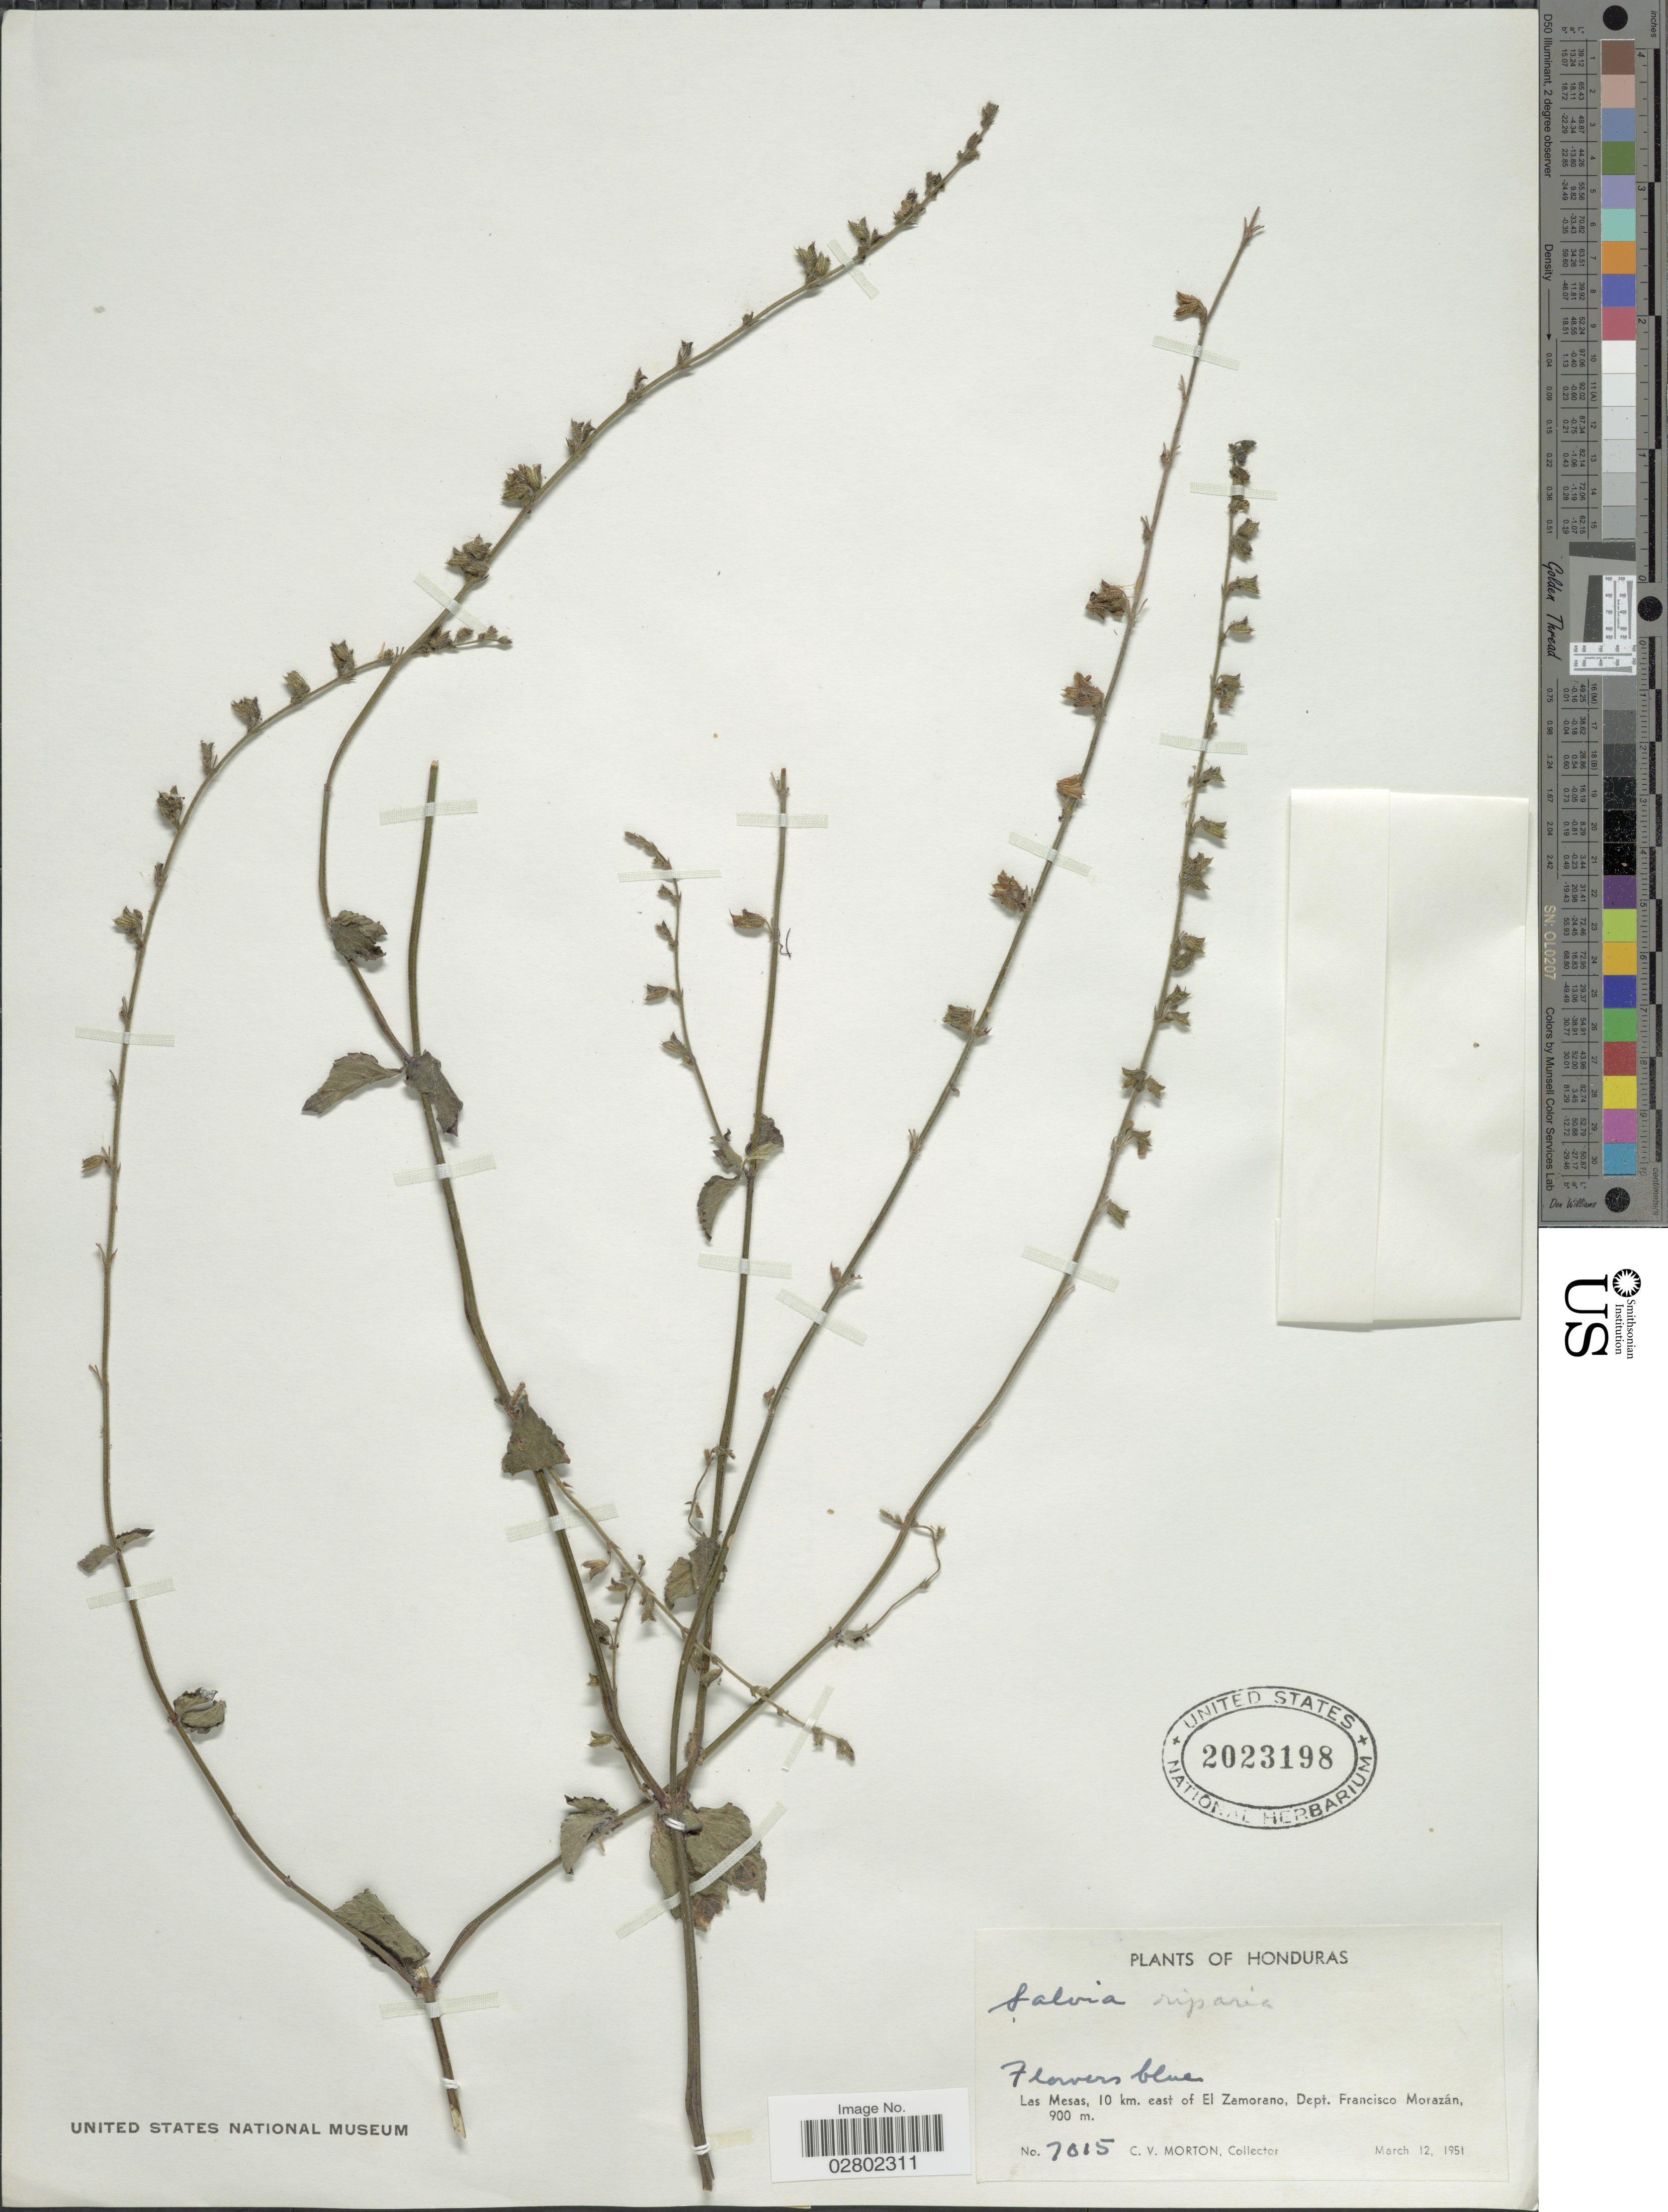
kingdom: Plantae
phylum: Tracheophyta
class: Magnoliopsida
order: Lamiales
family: Lamiaceae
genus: Salvia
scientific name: Salvia misella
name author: Kunth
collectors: C. V. Morton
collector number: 7015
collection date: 1951-03-12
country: Honduras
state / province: Fco. Morazán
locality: Las Mesas, 10 km. east of El Zamorano, Dept. Francisco Morazán.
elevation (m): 900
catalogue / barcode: US 2023198